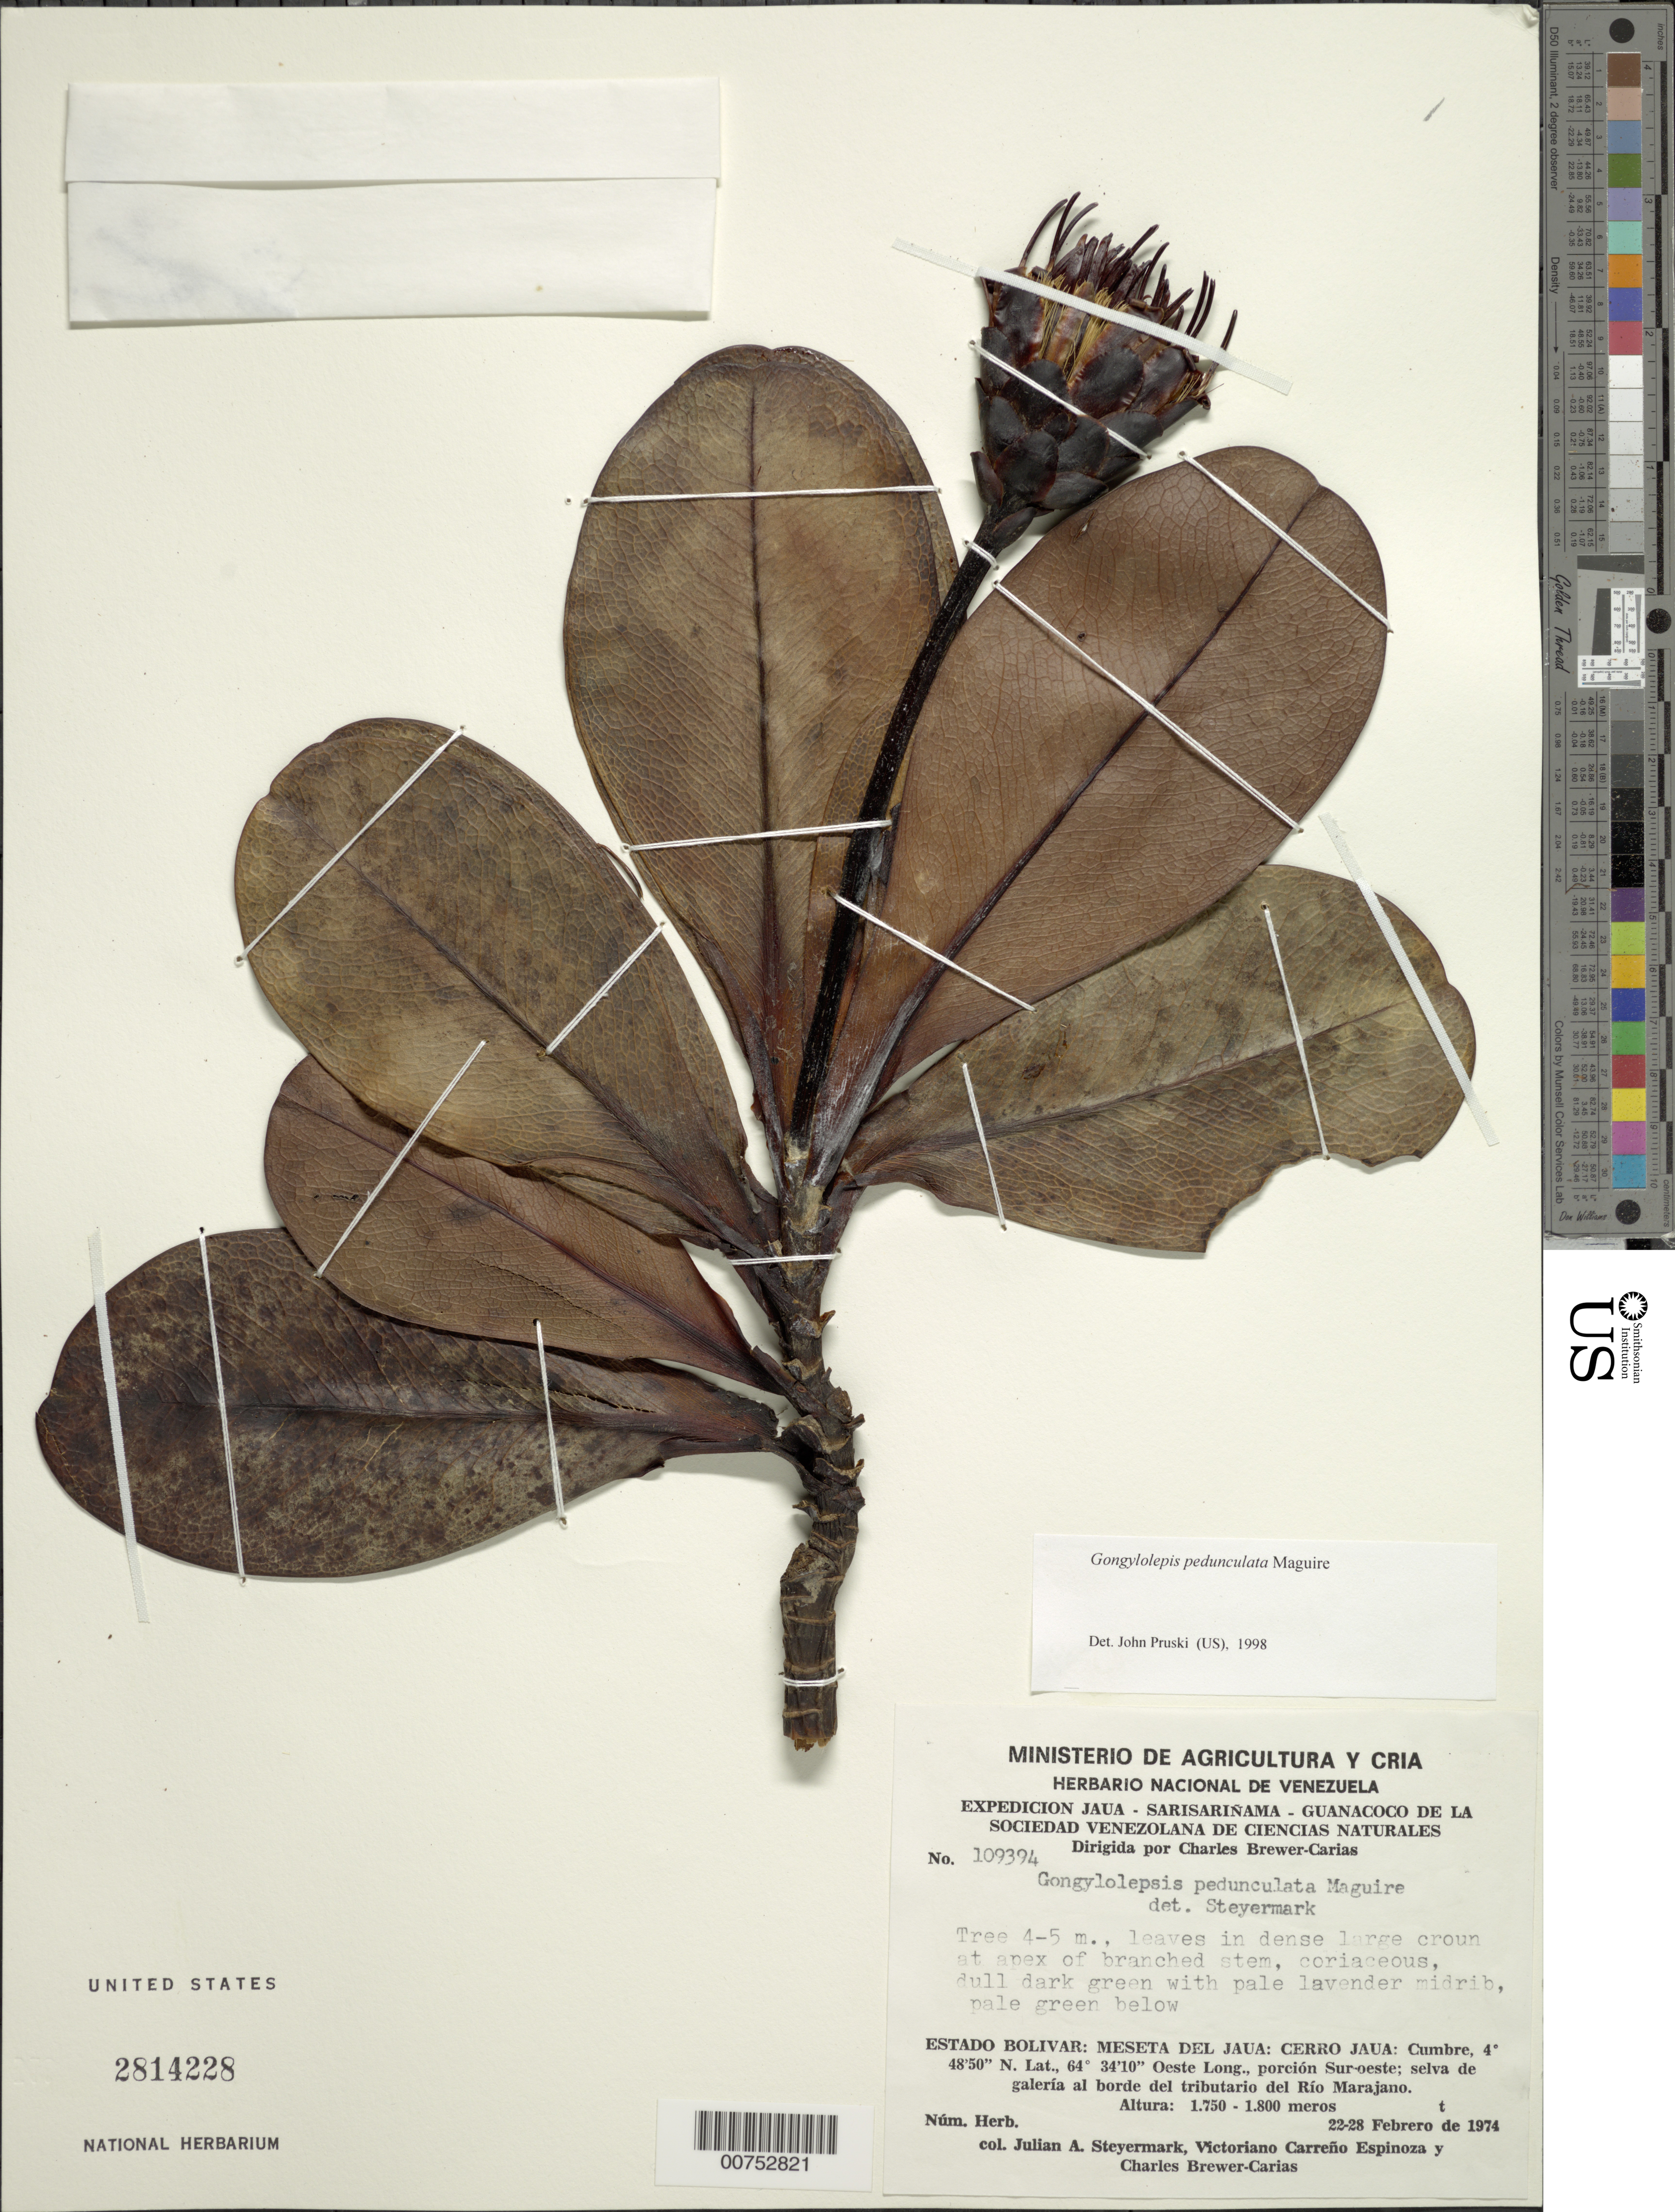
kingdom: Plantae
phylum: Tracheophyta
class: Magnoliopsida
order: Asterales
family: Asteraceae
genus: Gongylolepis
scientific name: Gongylolepis pedunculata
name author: Maguire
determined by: Pruski, J. F.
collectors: J. Steyermark, V. Carreño E. & C. Brewer-Carias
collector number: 109394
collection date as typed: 22-Feb-74 to 28-Feb-74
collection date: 1974-02-22/1974-02-28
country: Venezuela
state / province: Bolívar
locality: Meseta del Jaua: Cerro Jaua, Río Marajano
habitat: Selva de galeria al borde del tributario del rio.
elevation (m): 1750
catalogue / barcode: US 2814228